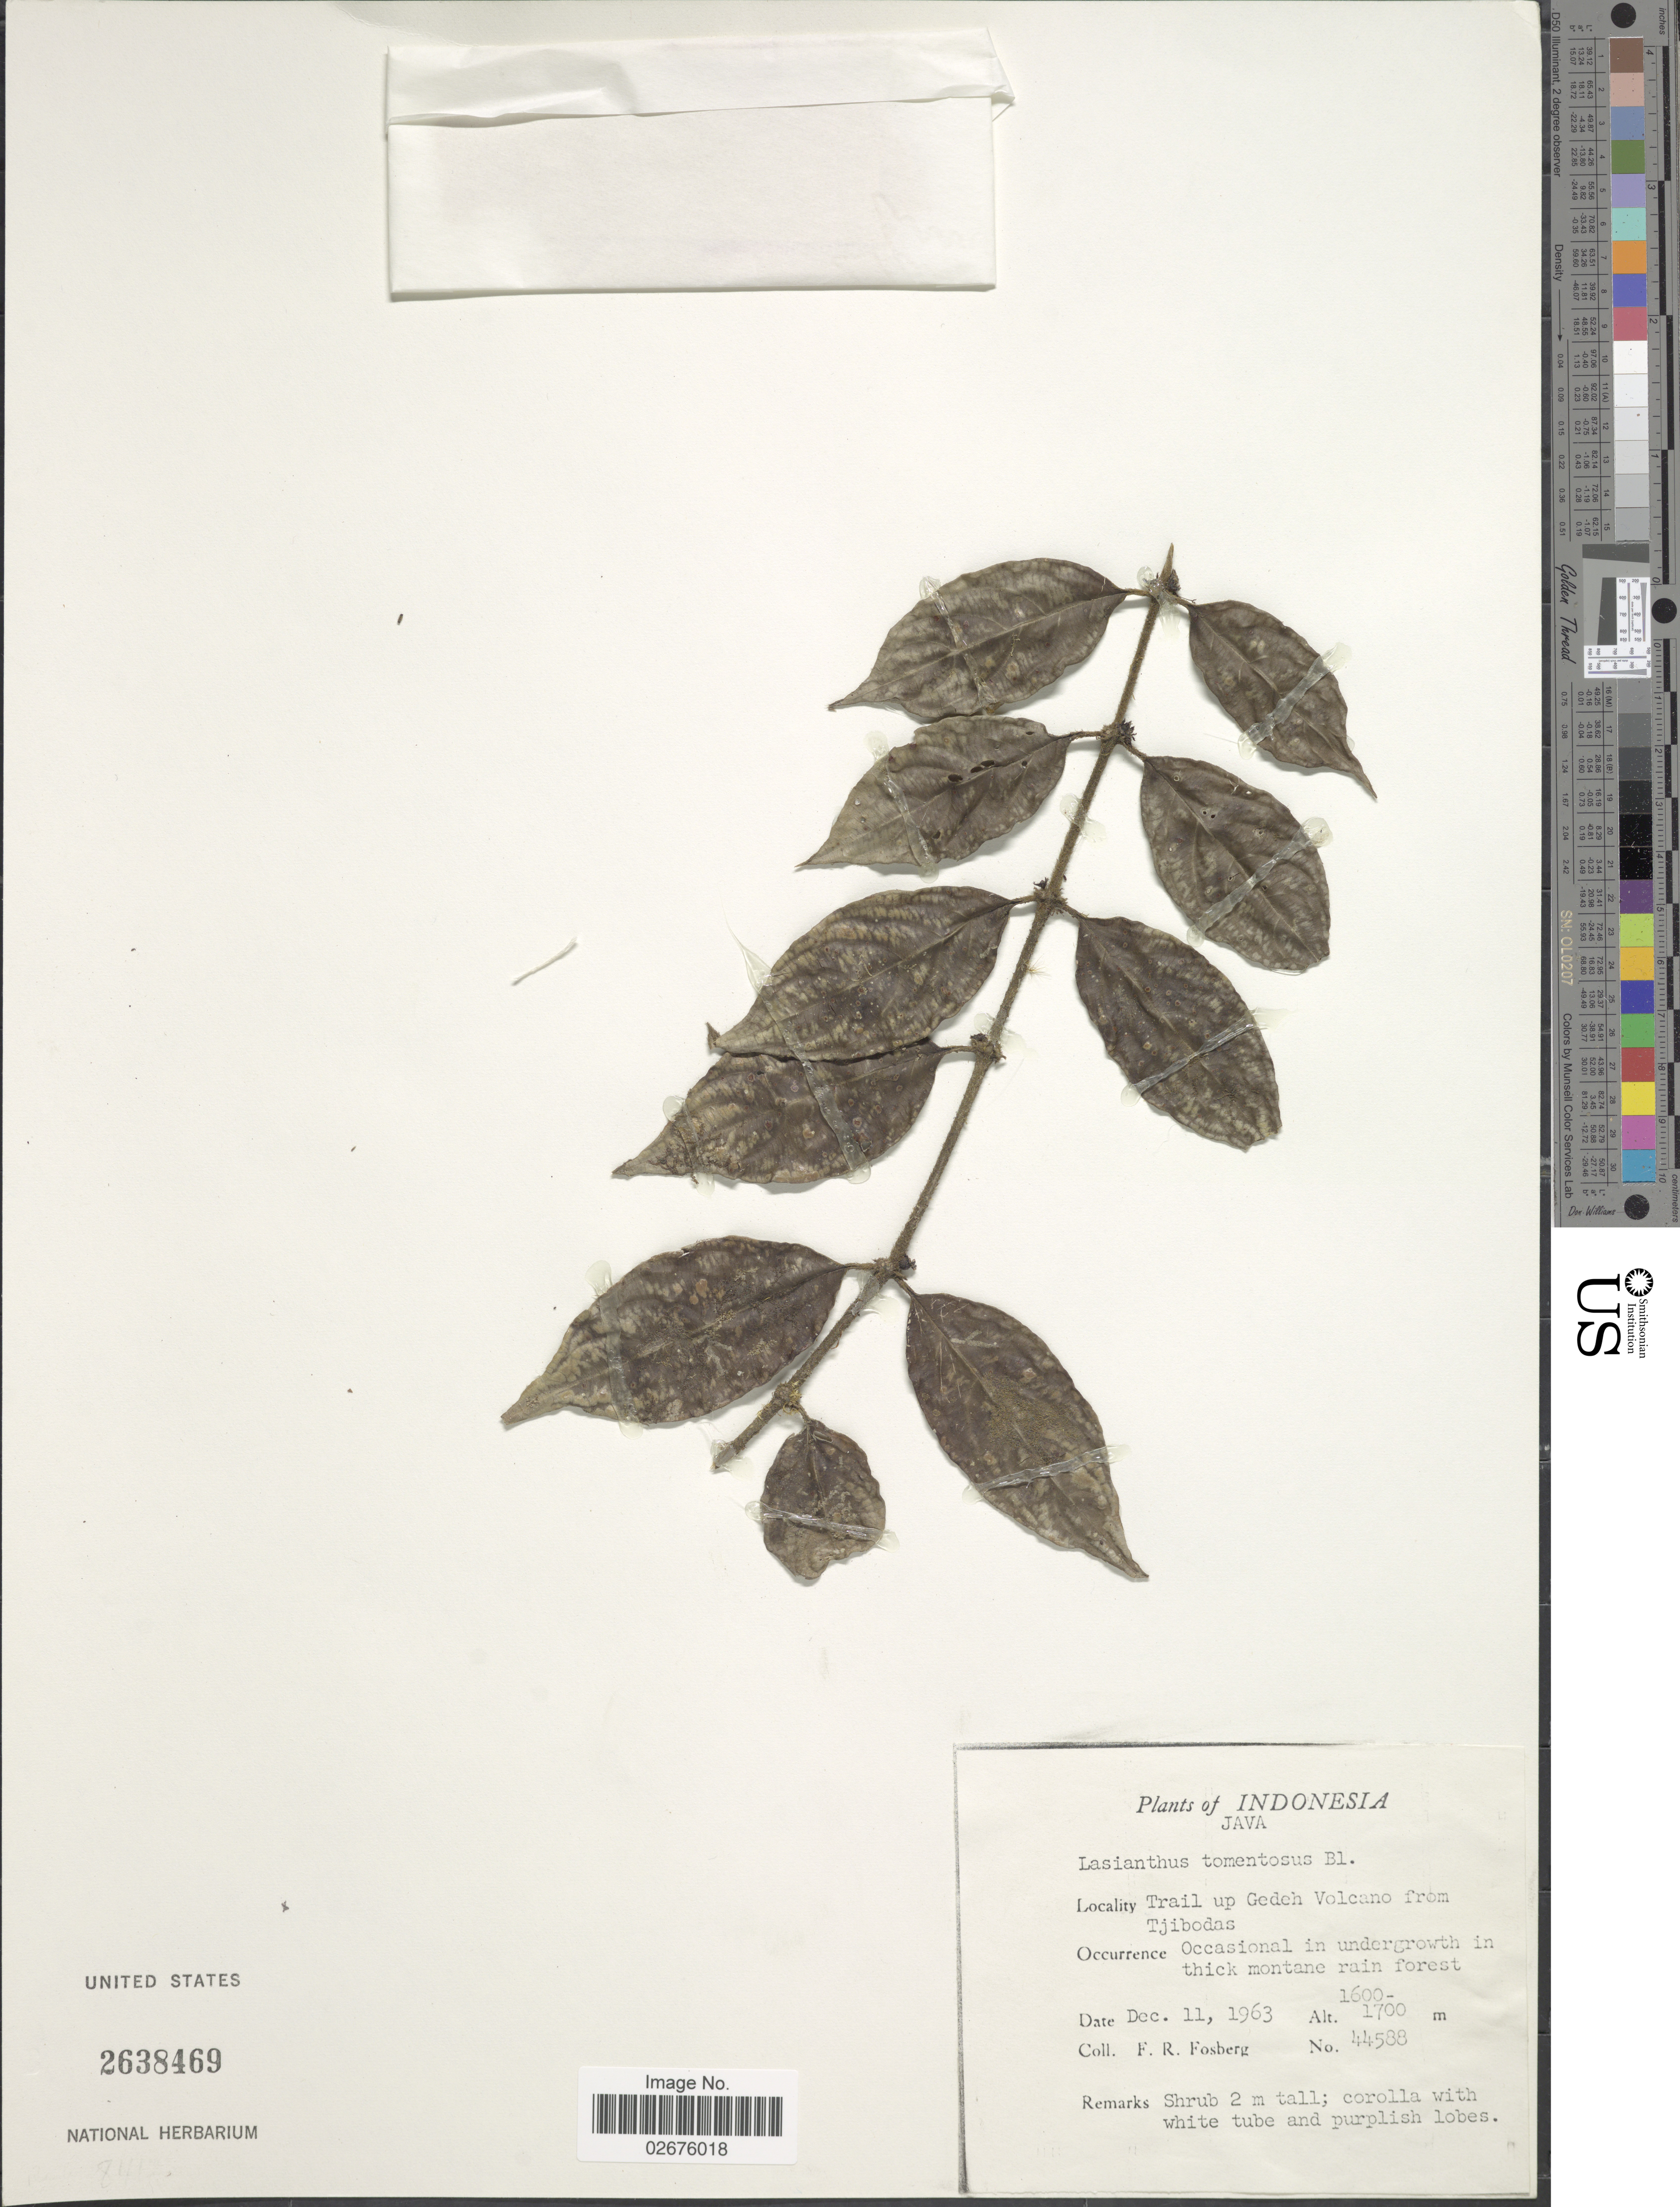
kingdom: Plantae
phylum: Tracheophyta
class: Magnoliopsida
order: Gentianales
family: Rubiaceae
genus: Lasianthus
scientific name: Lasianthus tomentosus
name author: Blume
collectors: F. R. Fosberg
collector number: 44588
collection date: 1963-12-11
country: Indonesia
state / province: Java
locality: Trail up Gedeh Volcano from Tjibodas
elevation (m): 1600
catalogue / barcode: US 2638469